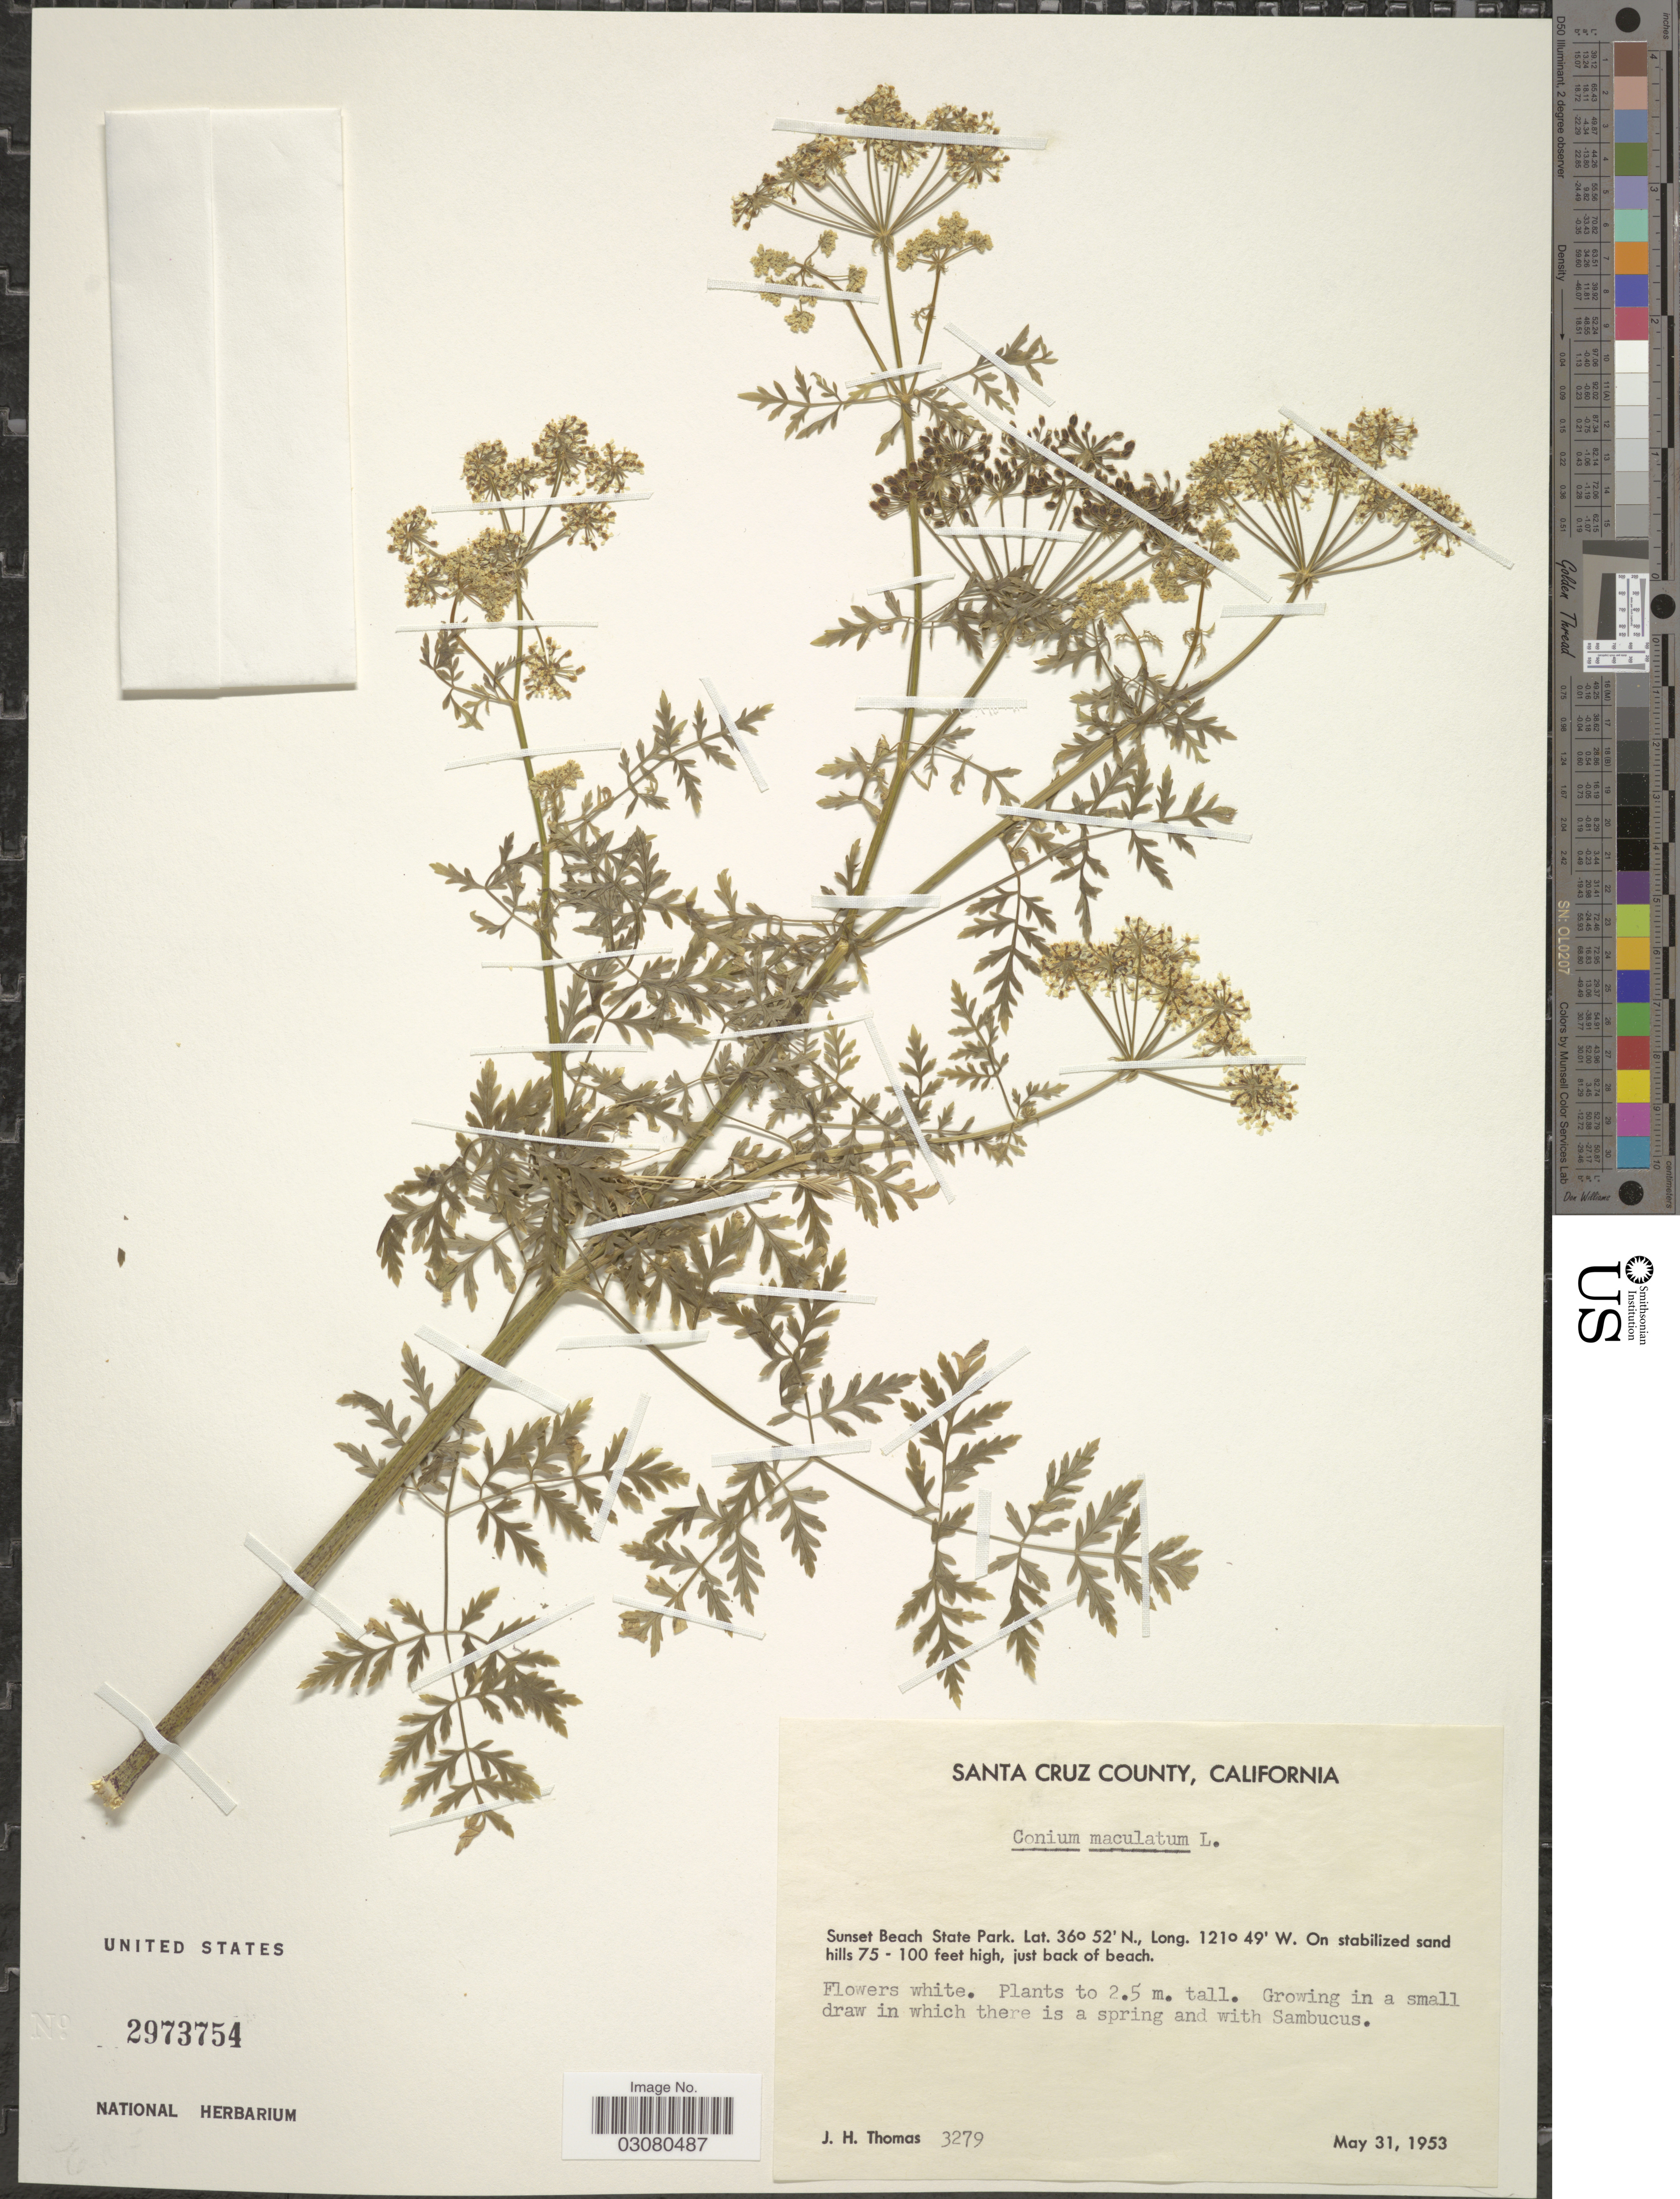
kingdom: Plantae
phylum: Tracheophyta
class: Magnoliopsida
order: Apiales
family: Apiaceae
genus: Conium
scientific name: Conium maculatum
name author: L.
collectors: J. H. Thomas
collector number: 3279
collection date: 1953-05-31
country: United States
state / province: California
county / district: Santa Cruz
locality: Santa Cruz County. Sunset Beach State Park. On stabilized sand hills 75 - 100 feet high, just back of beach.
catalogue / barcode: US 2973754